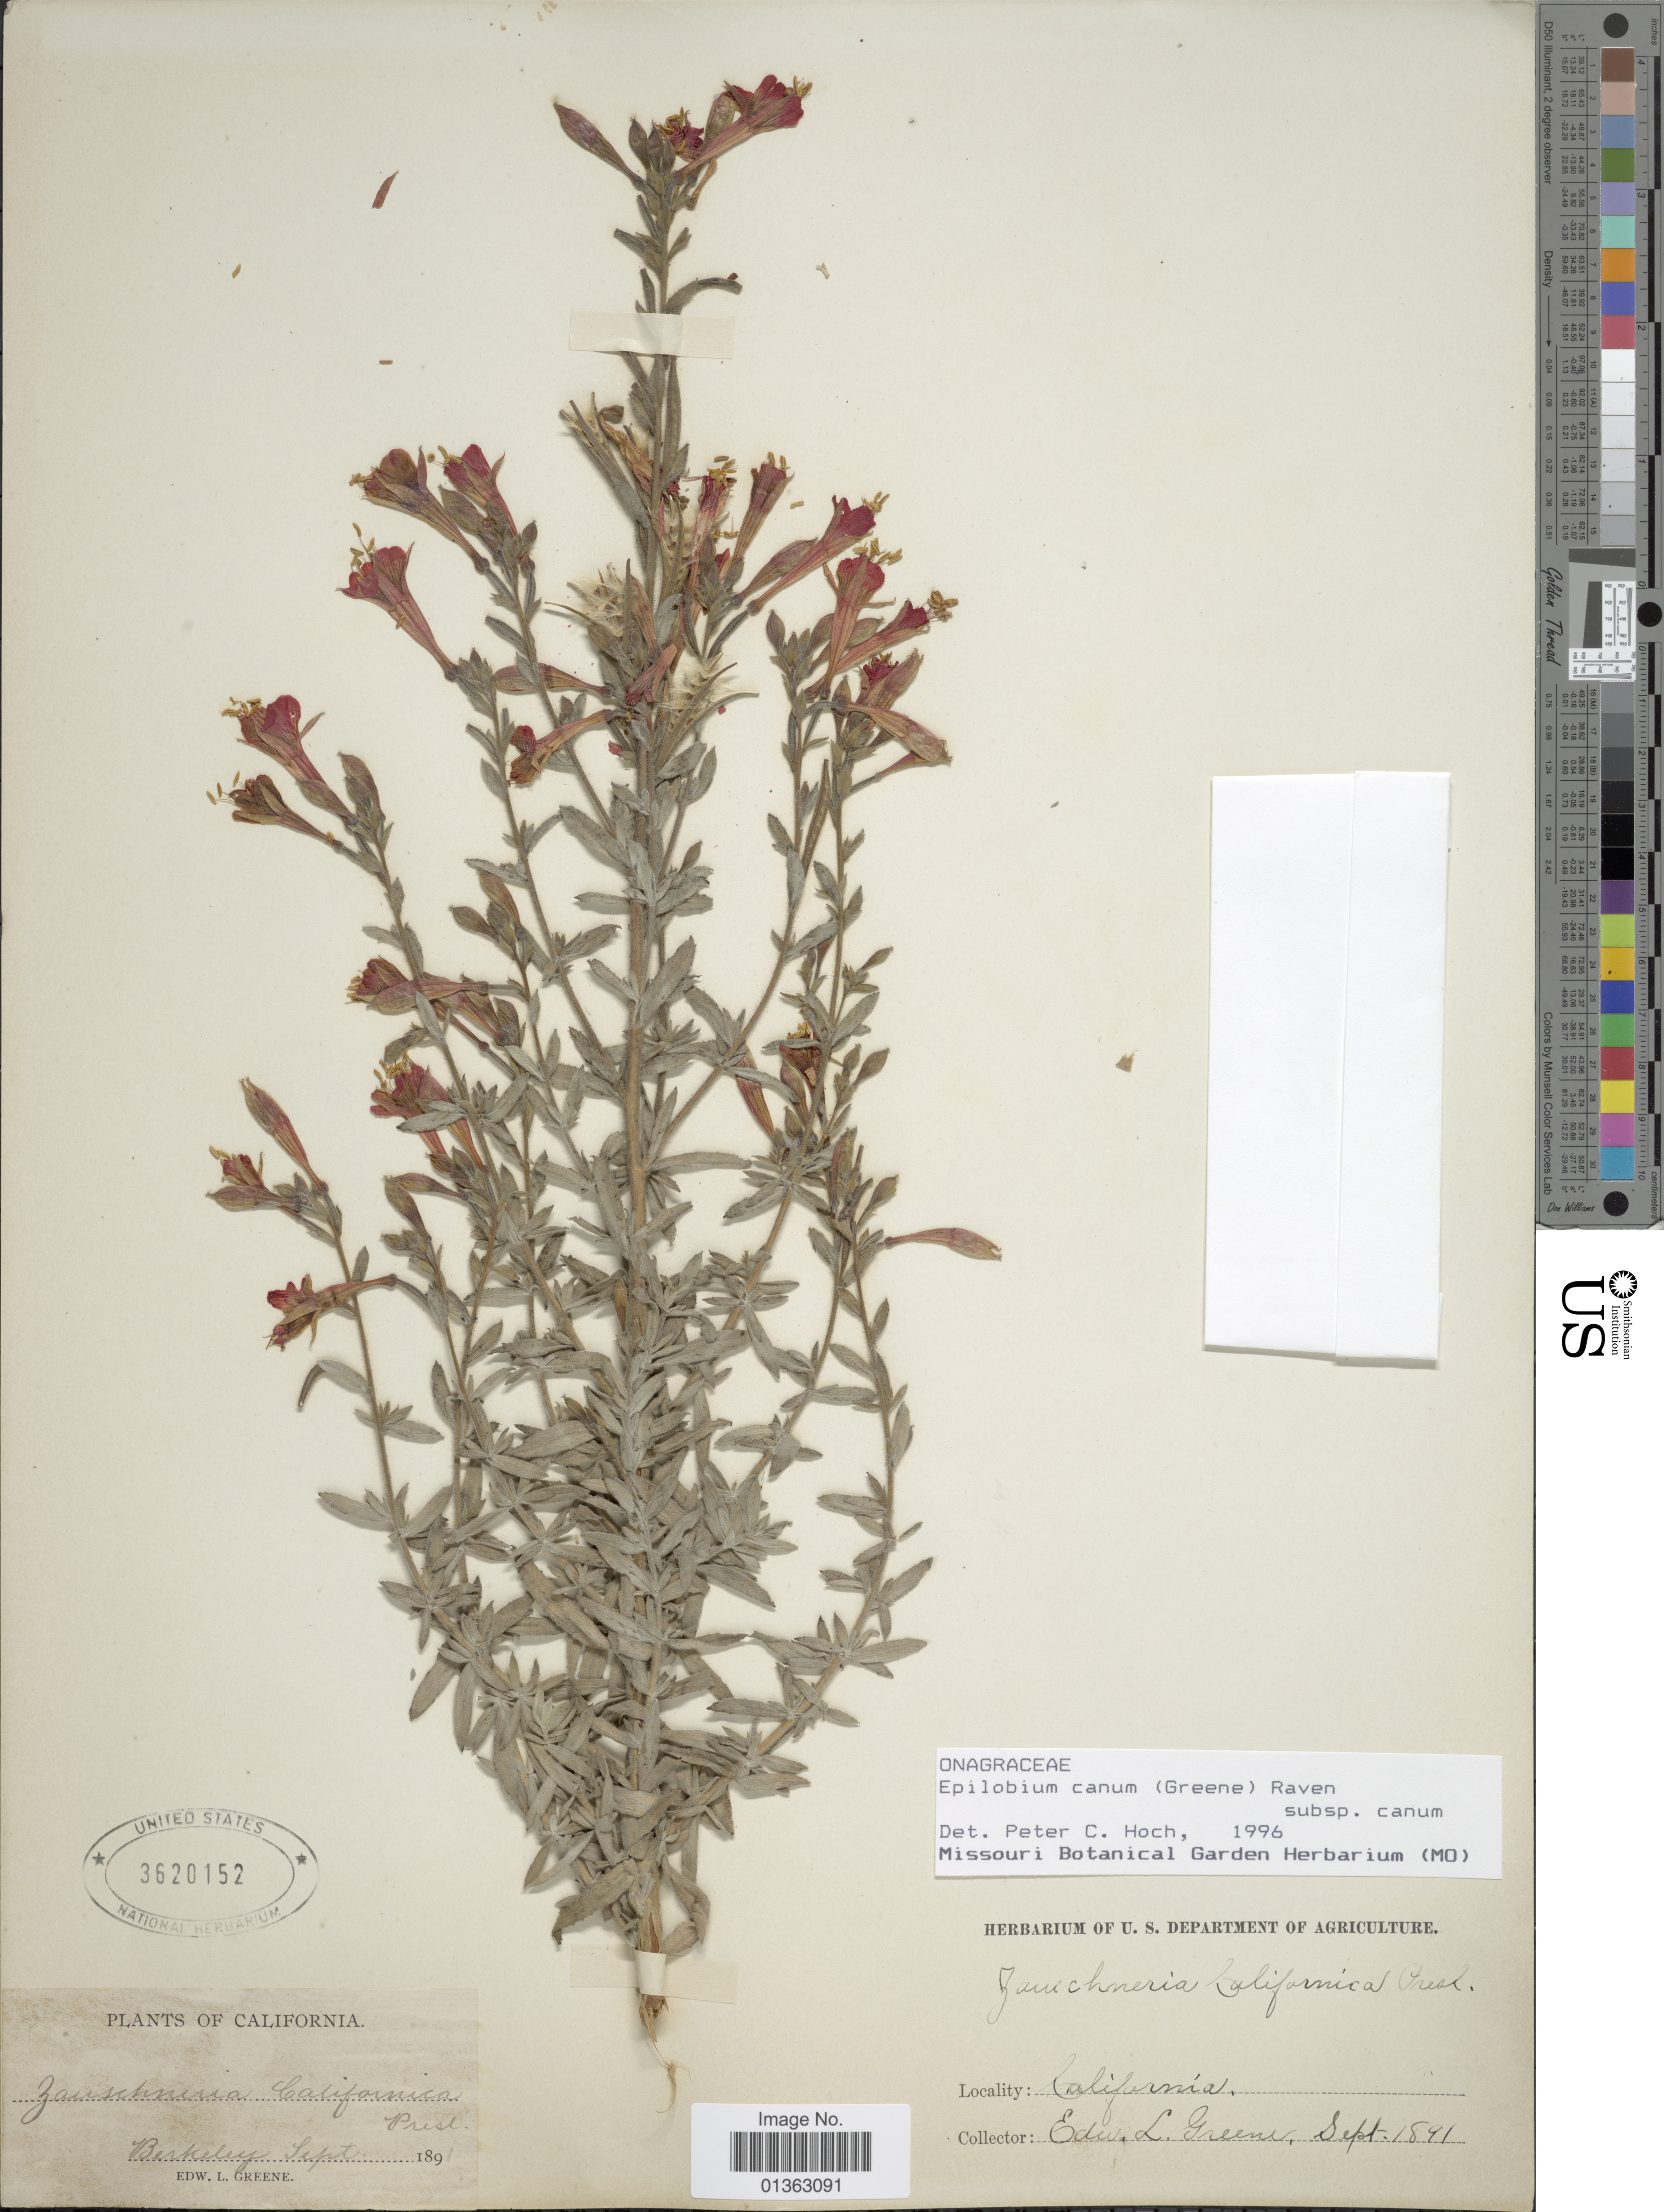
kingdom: Plantae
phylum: Tracheophyta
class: Magnoliopsida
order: Myrtales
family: Onagraceae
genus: Epilobium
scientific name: Epilobium canum subsp. canum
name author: (Greene) P.H. Raven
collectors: E. L. Greene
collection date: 1891-09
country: United States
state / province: California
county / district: Alameda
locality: Berkeley.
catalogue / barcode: US 3620152